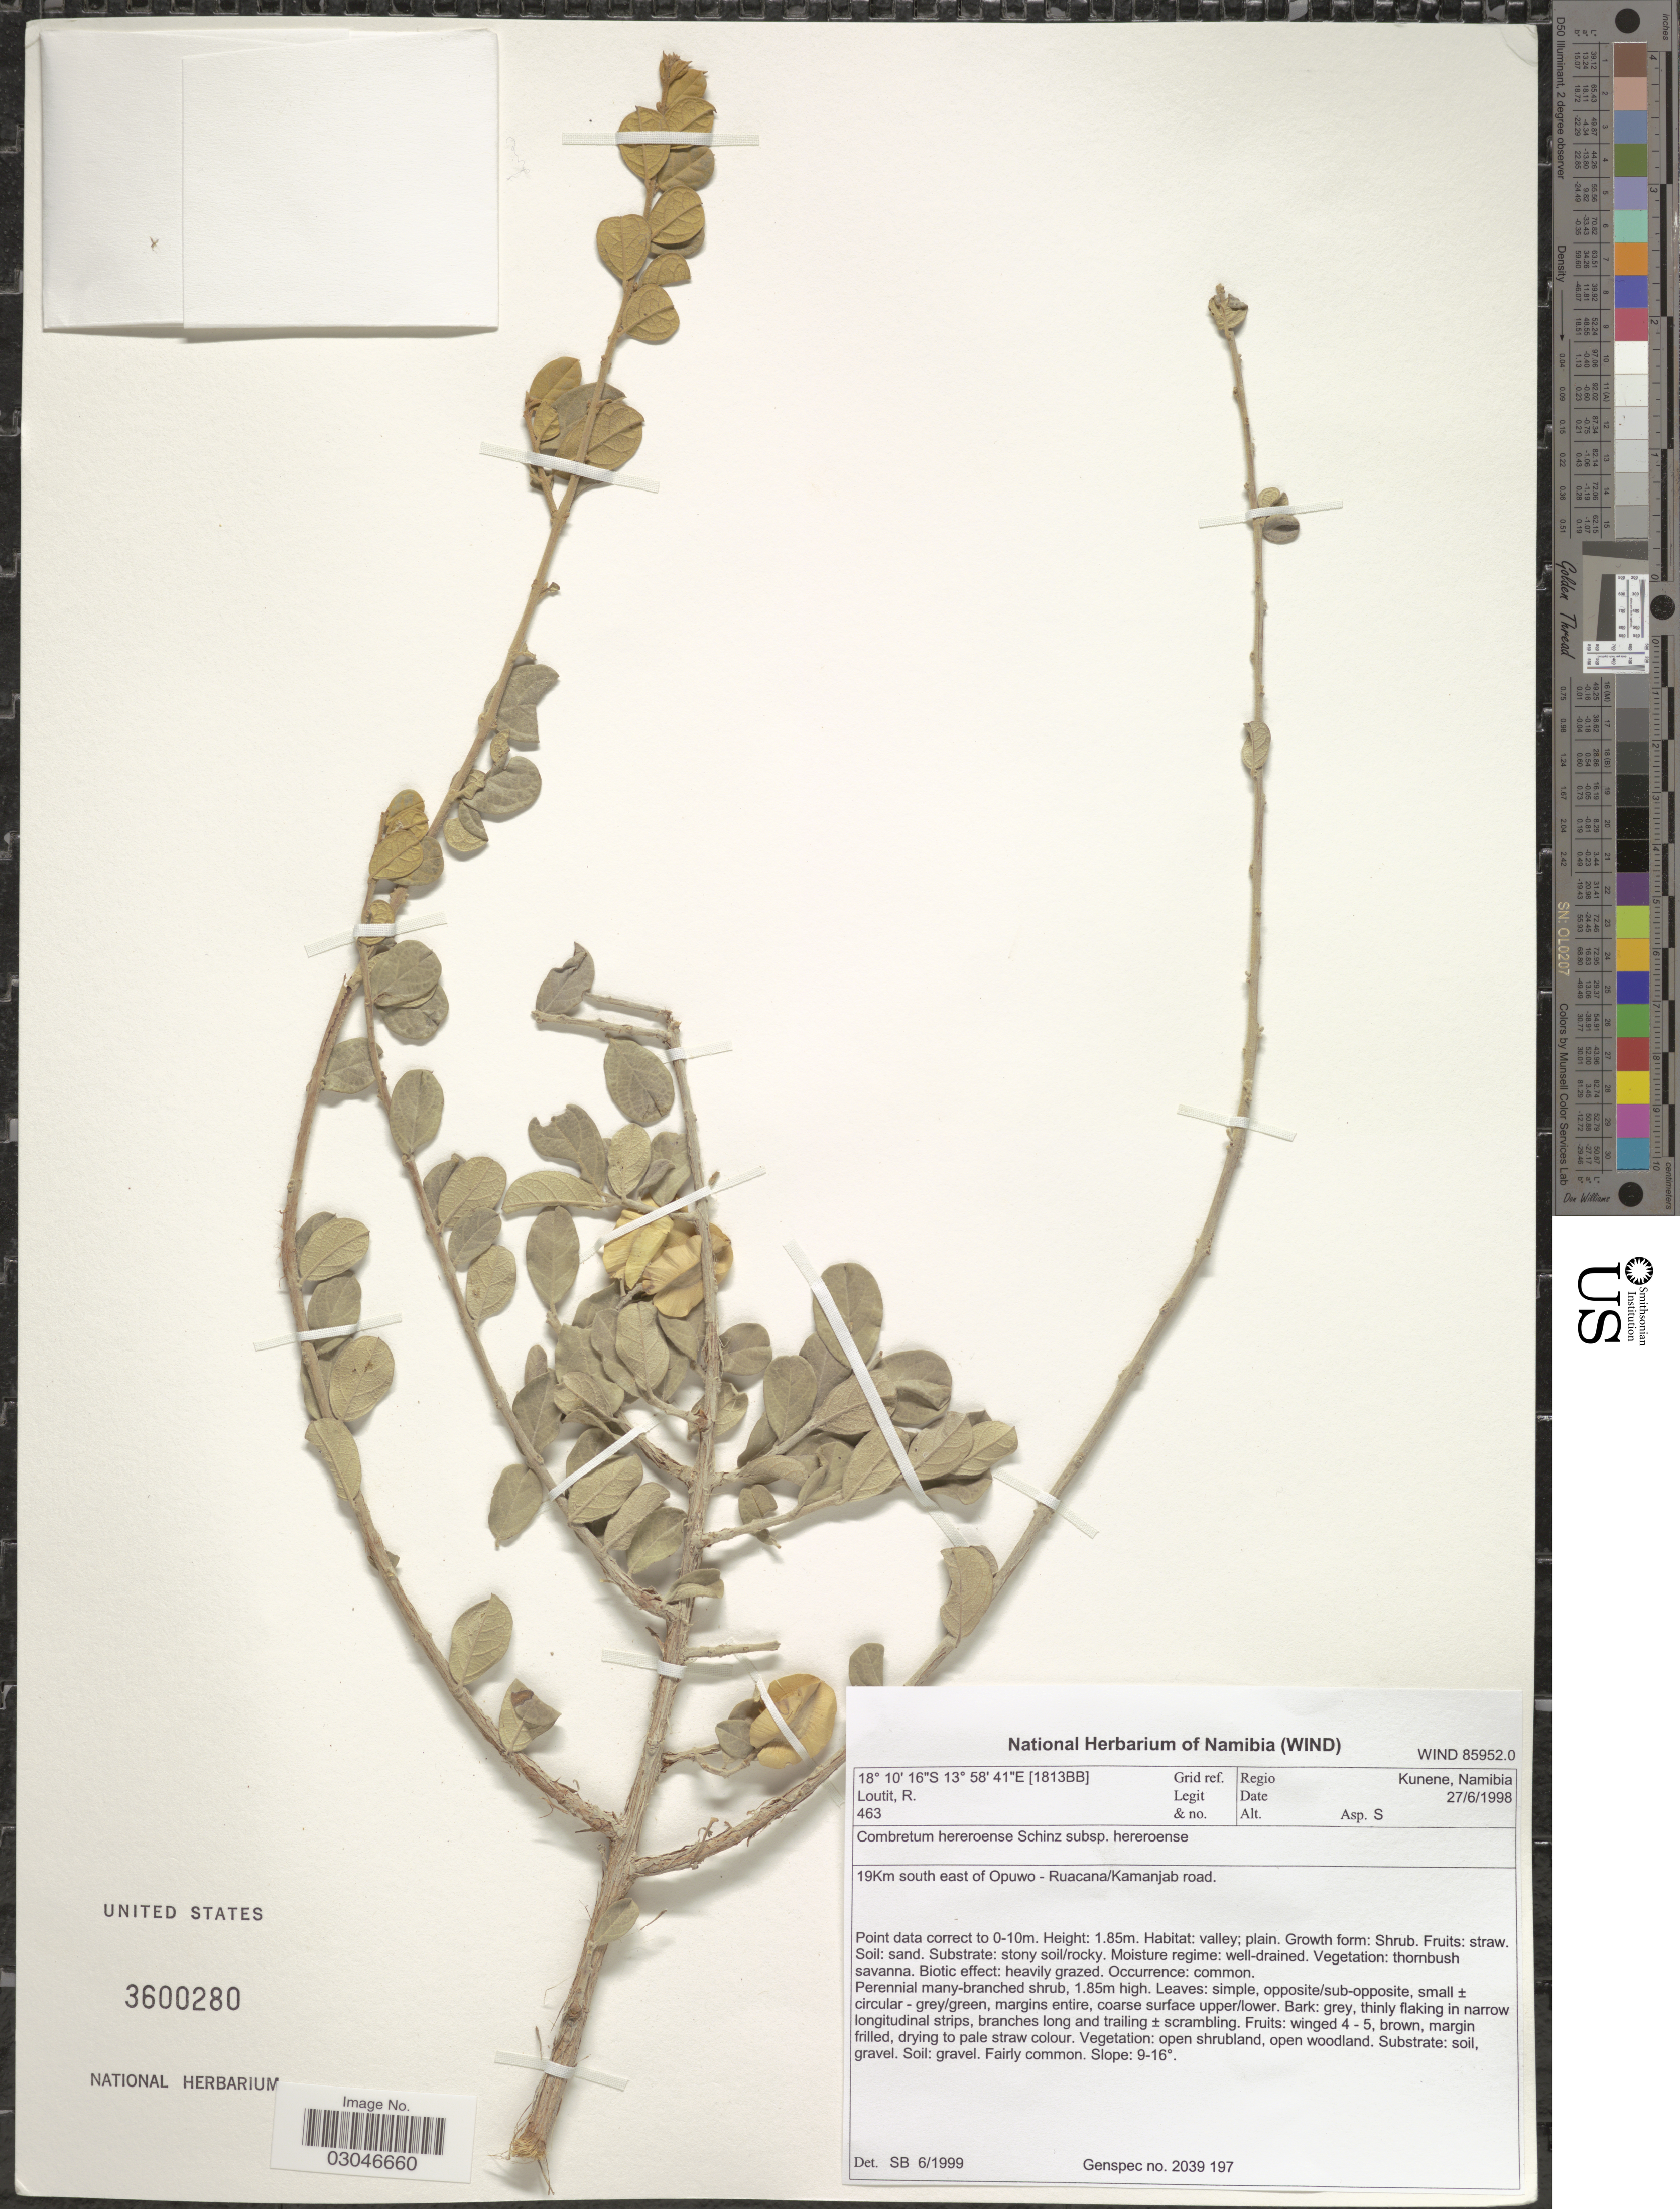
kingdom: Plantae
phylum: Tracheophyta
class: Magnoliopsida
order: Myrtales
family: Combretaceae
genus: Combretum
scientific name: Combretum hereroense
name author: Schinz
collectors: R. Loutit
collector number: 463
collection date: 1998-06-27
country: Namibia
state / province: Kunene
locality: [1813BB] Grid ref. 19Km south east of Opuwo - Ruacana/Kamanjab road.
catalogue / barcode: US 3600280